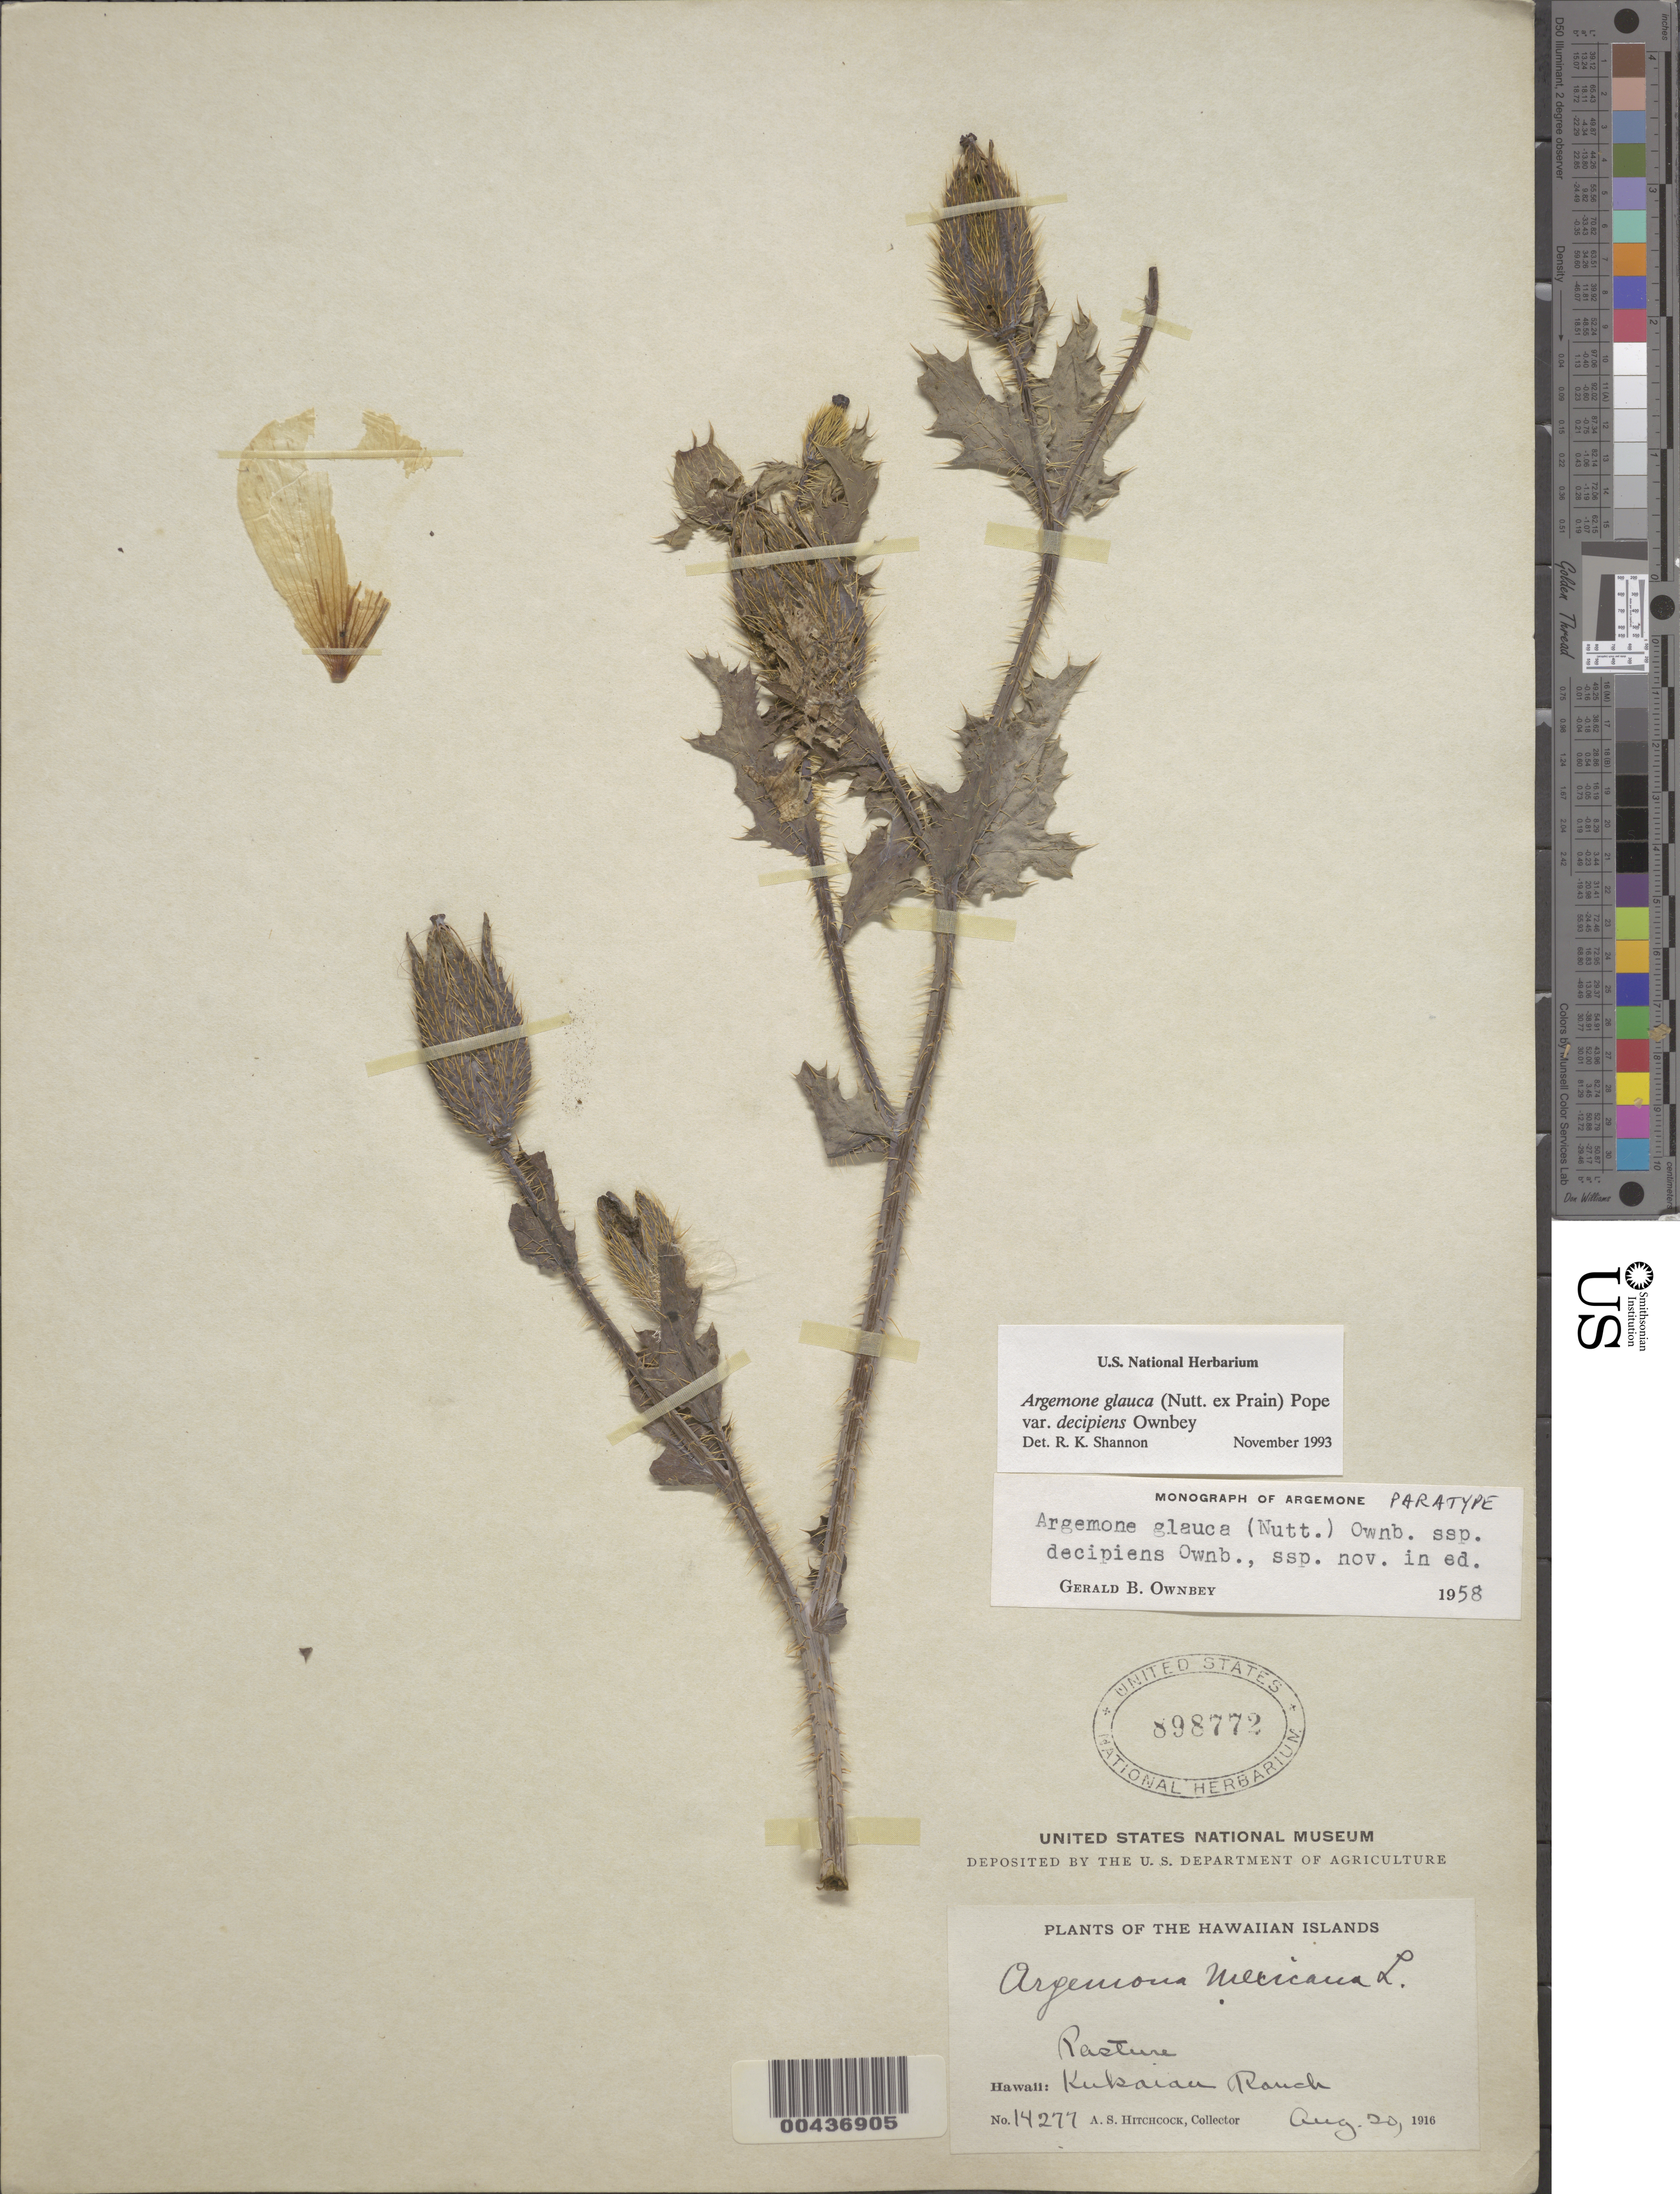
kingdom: Plantae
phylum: Tracheophyta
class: Magnoliopsida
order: Ranunculales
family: Papaveraceae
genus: Argemone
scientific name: Argemone glauca var. decipiens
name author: G.B. Ownbey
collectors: A. S. Hitchcock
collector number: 14277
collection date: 1916-08-20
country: United States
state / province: Hawaii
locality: The Hawaiian Islands. Kukaiau Ranch.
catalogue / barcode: US 898772